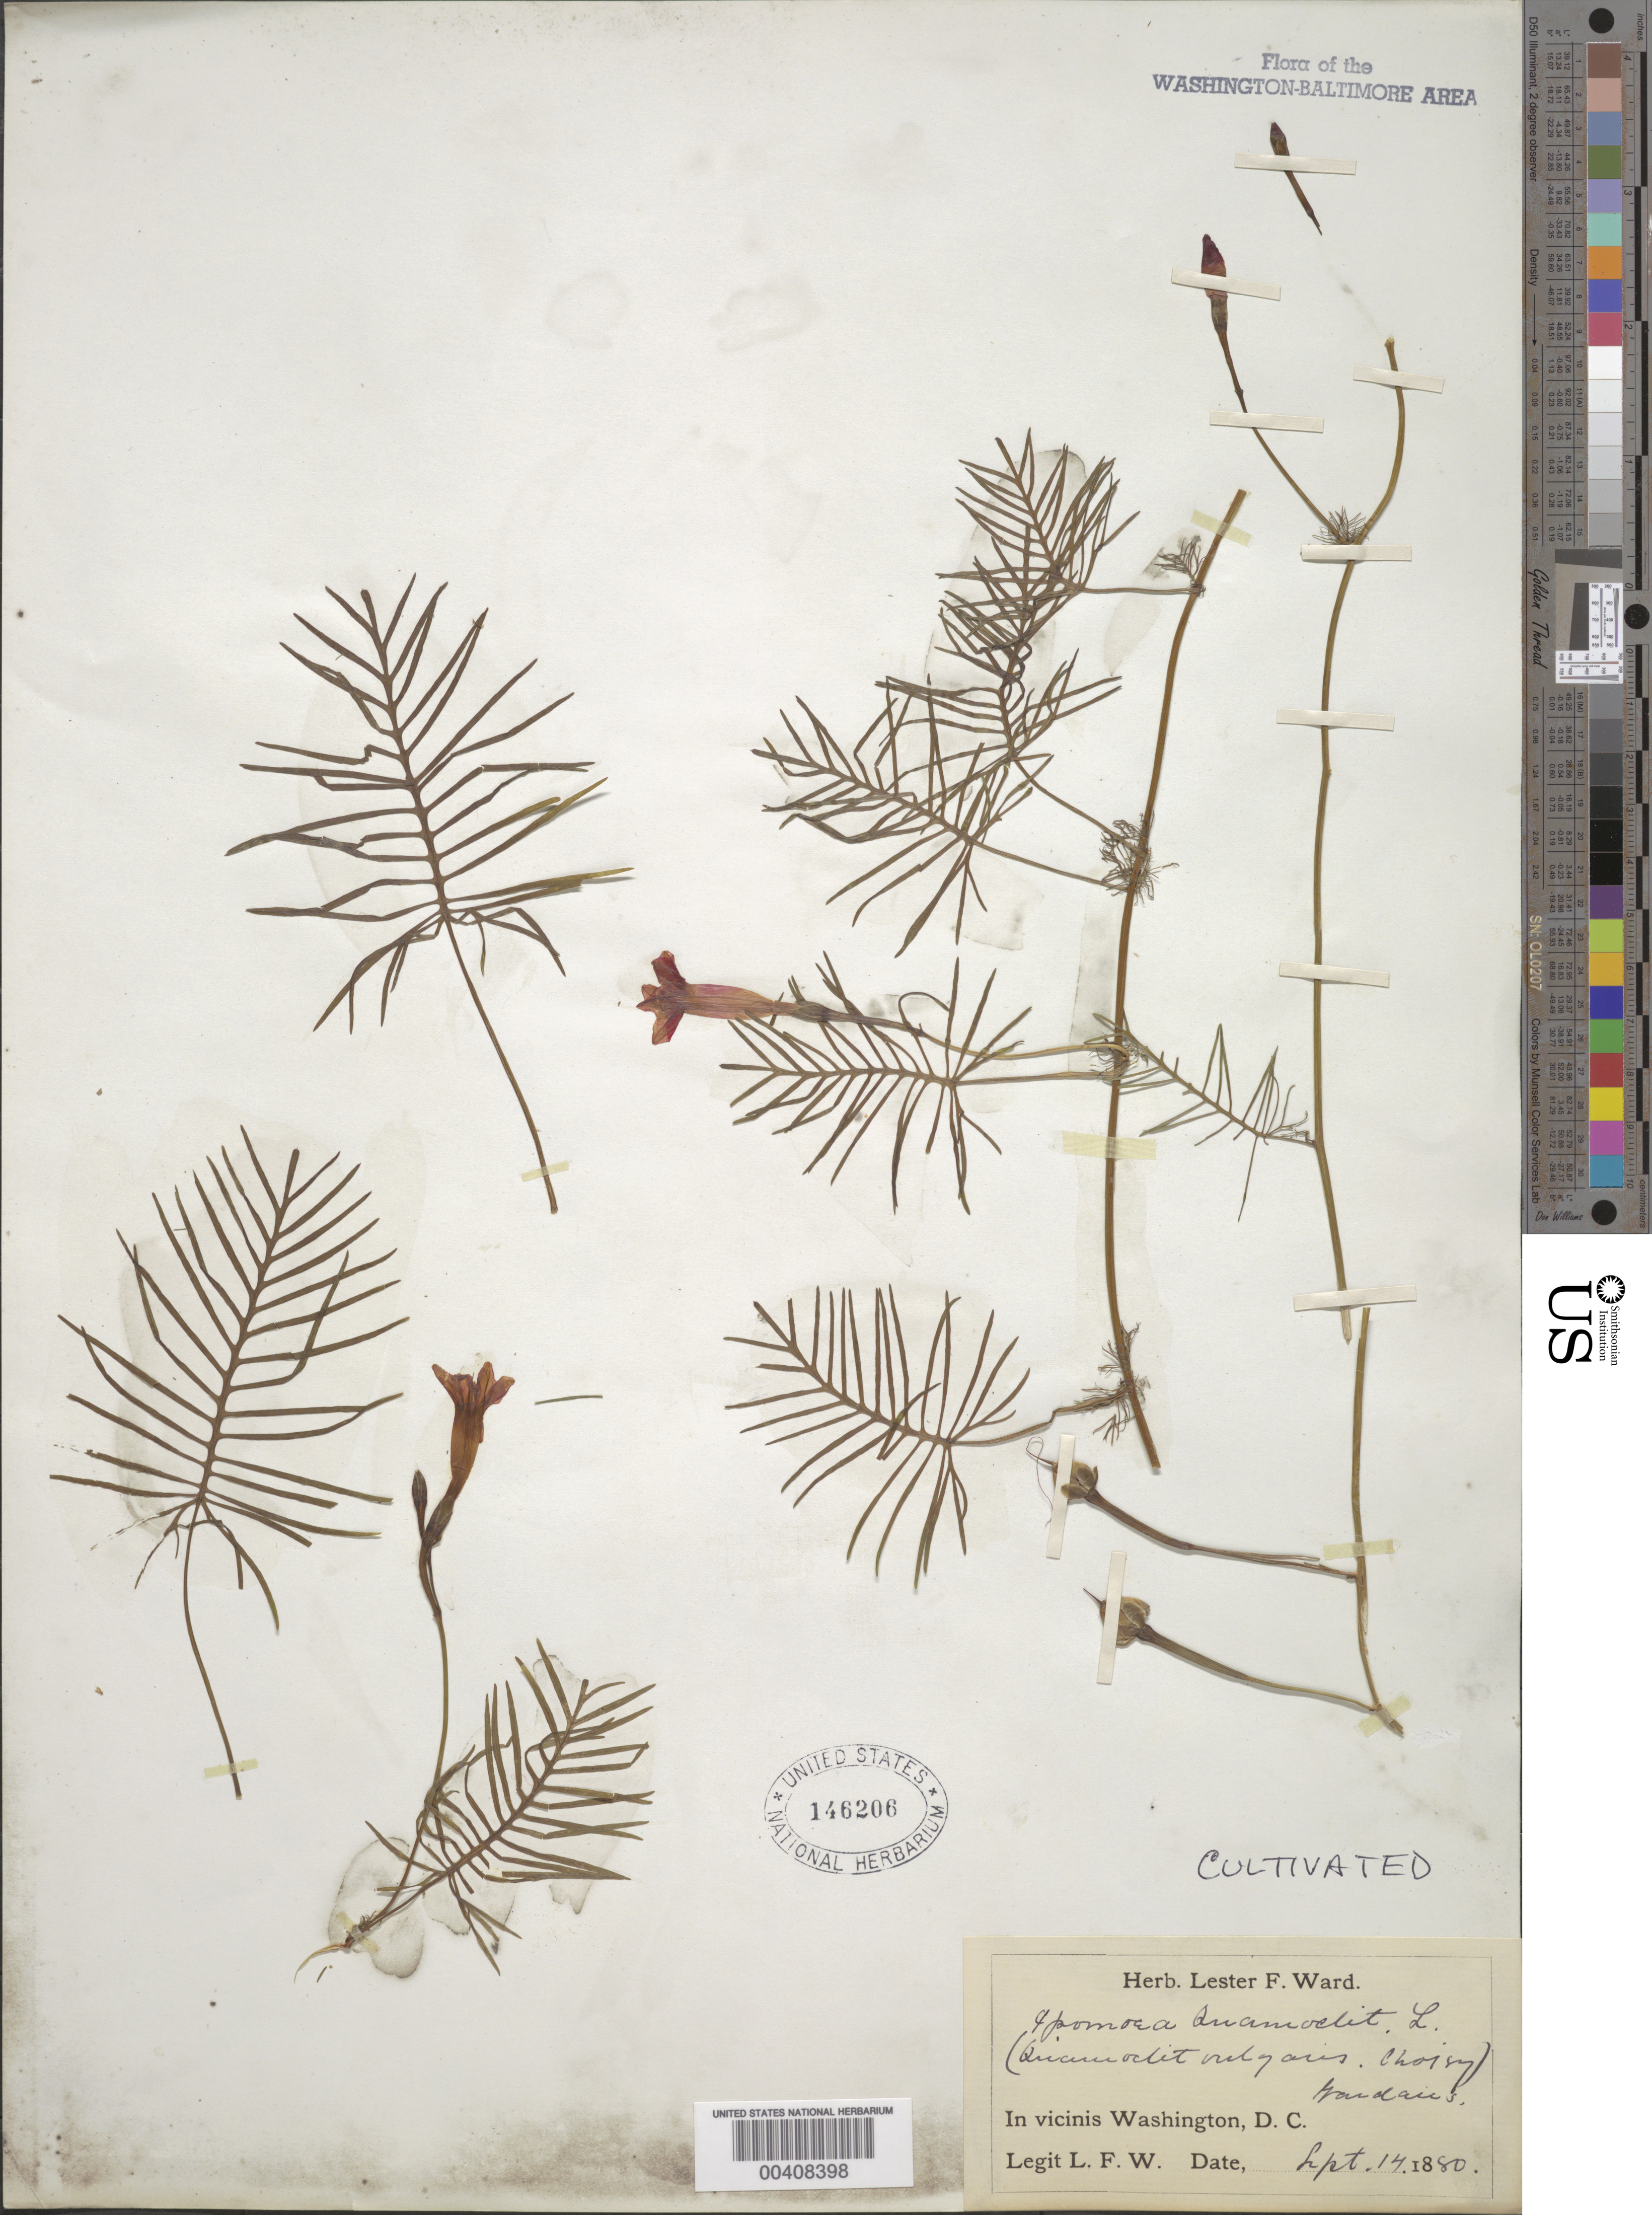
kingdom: Plantae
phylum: Tracheophyta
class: Magnoliopsida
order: Solanales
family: Convolvulaceae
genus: Ipomoea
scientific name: Ipomoea quamoclit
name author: L.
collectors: L. F. Ward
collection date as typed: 14 Sep 1880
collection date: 1880-09-14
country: United States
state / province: District of Columbia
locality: Washington, D.C. and vicinity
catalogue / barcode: US 146206